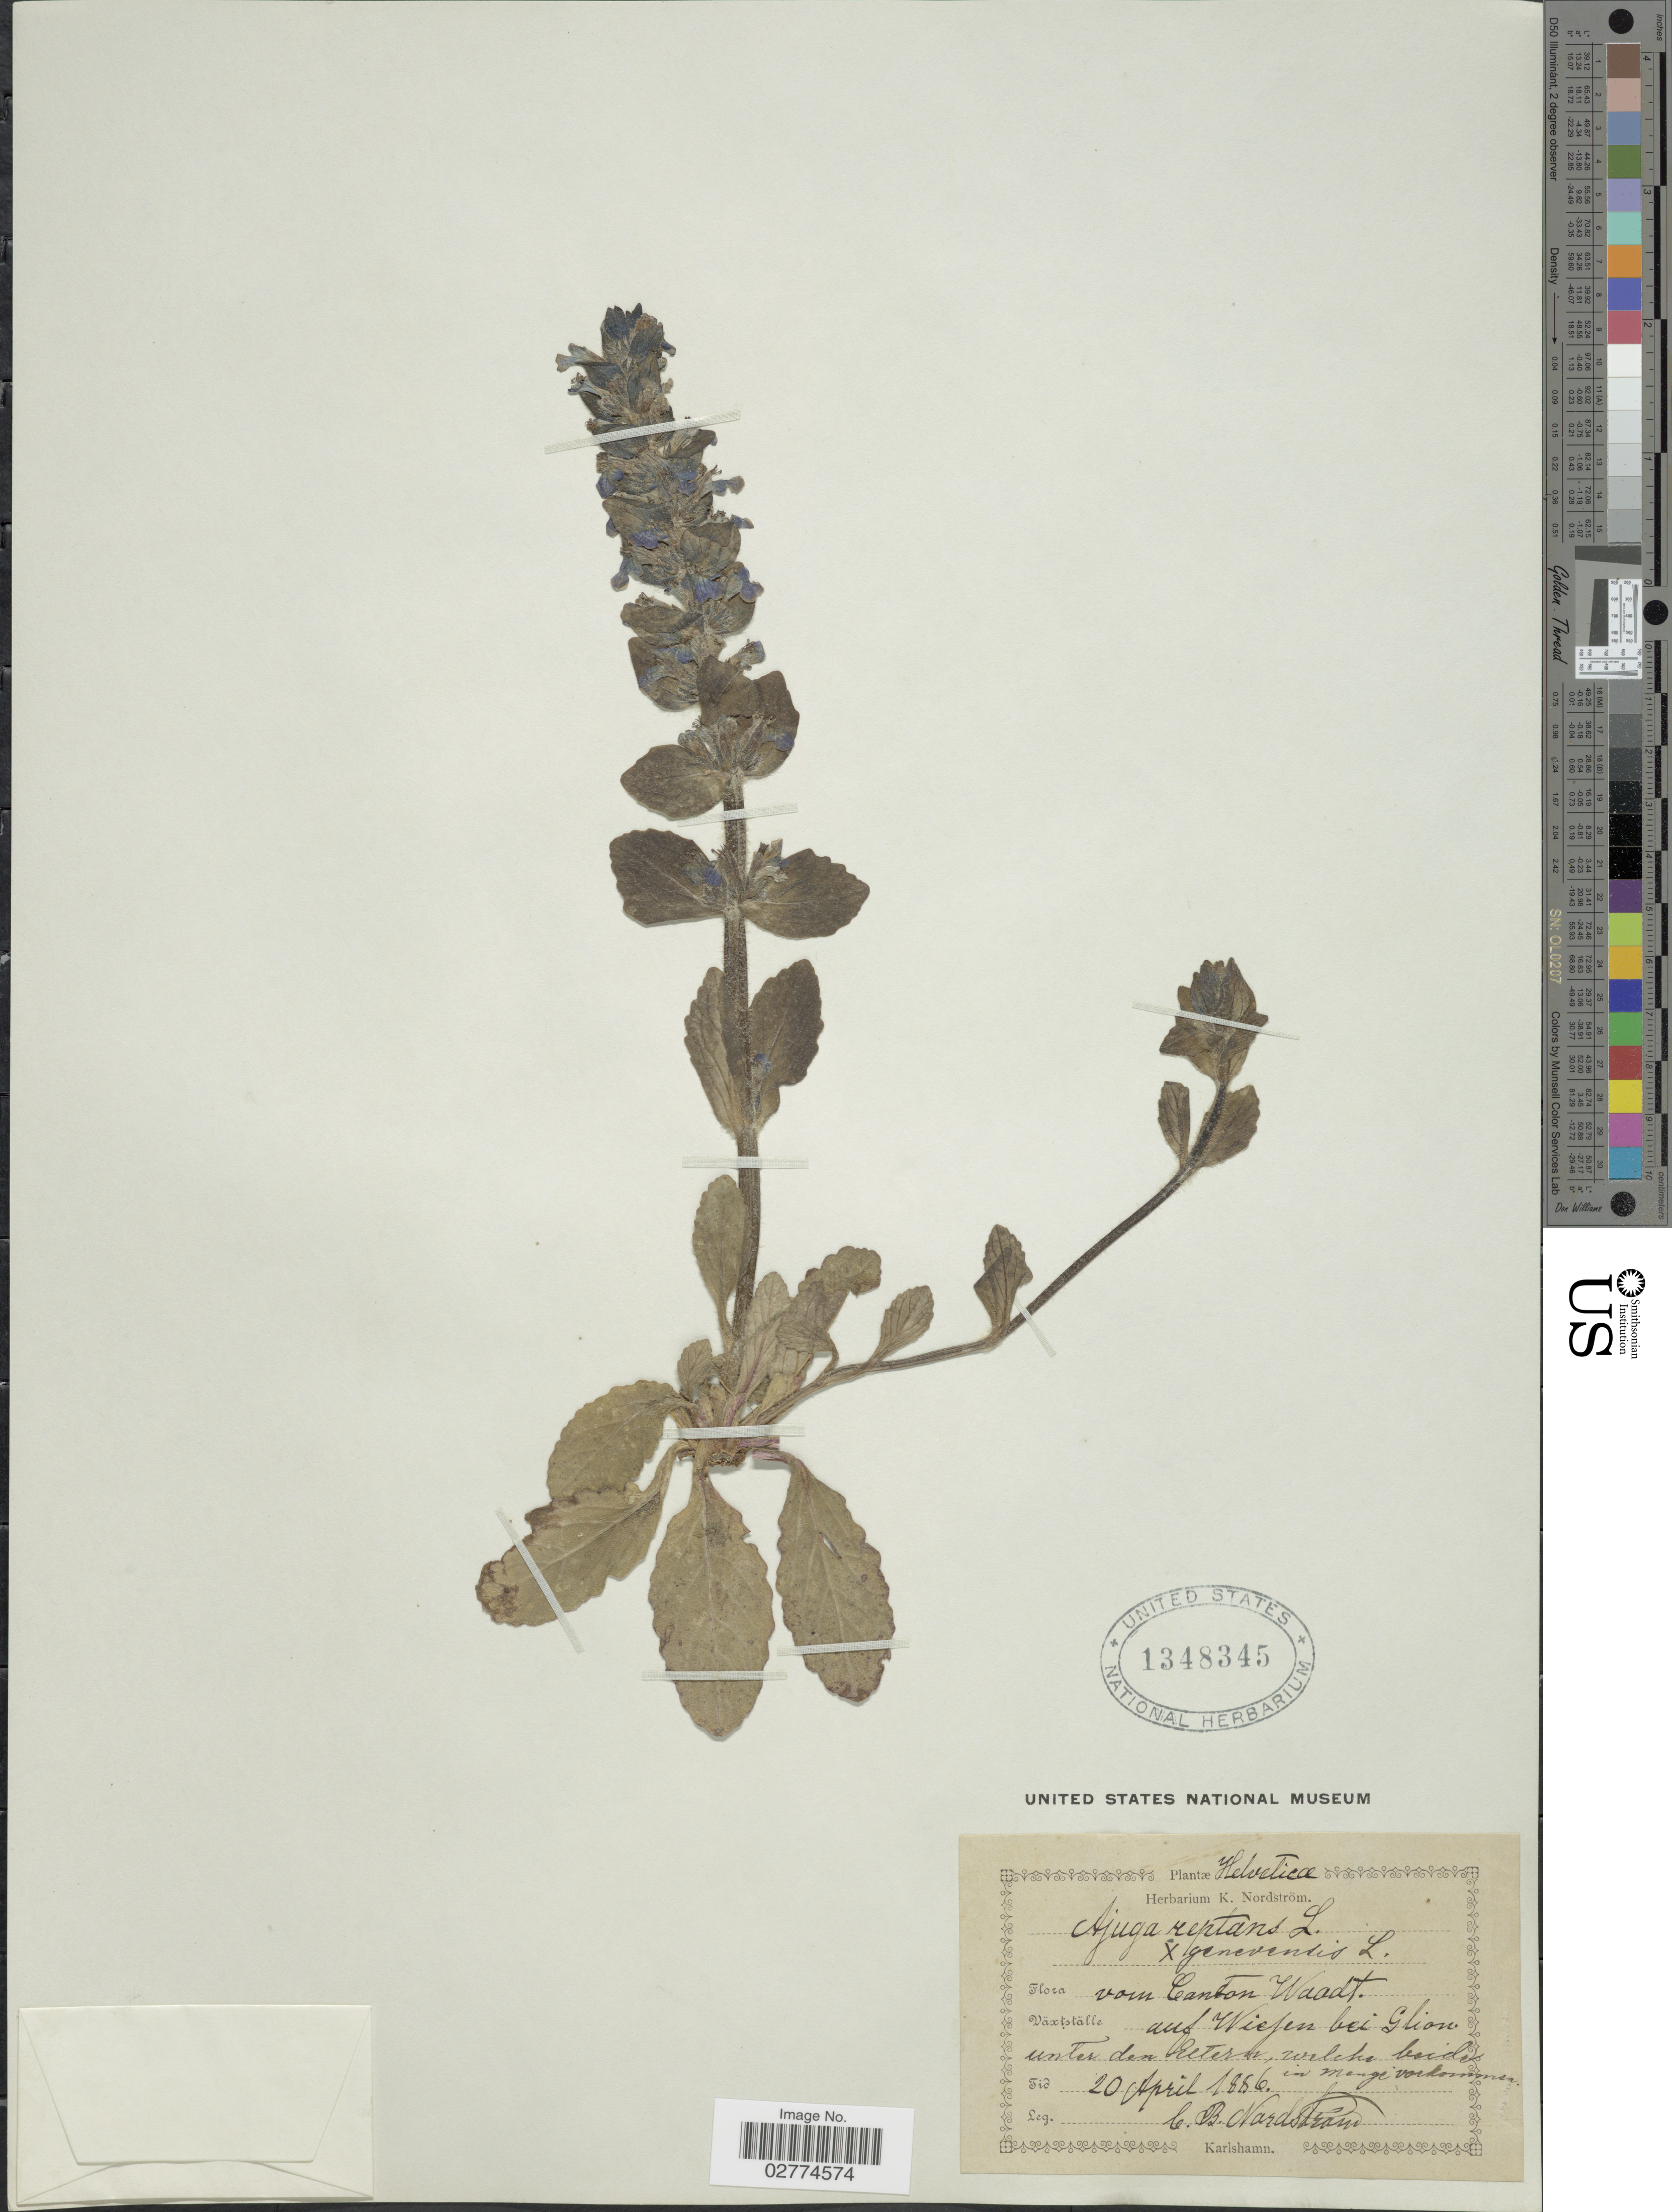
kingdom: Plantae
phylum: Tracheophyta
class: Magnoliopsida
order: Lamiales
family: Lamiaceae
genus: Ajuga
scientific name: Ajuga reptans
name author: L.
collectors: C. Nordström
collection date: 1886-04-20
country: Switzerland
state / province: Vaud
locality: Helveticæ. om Kanton Waadt, auf Wiesen bei Glion.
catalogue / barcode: US 1348345